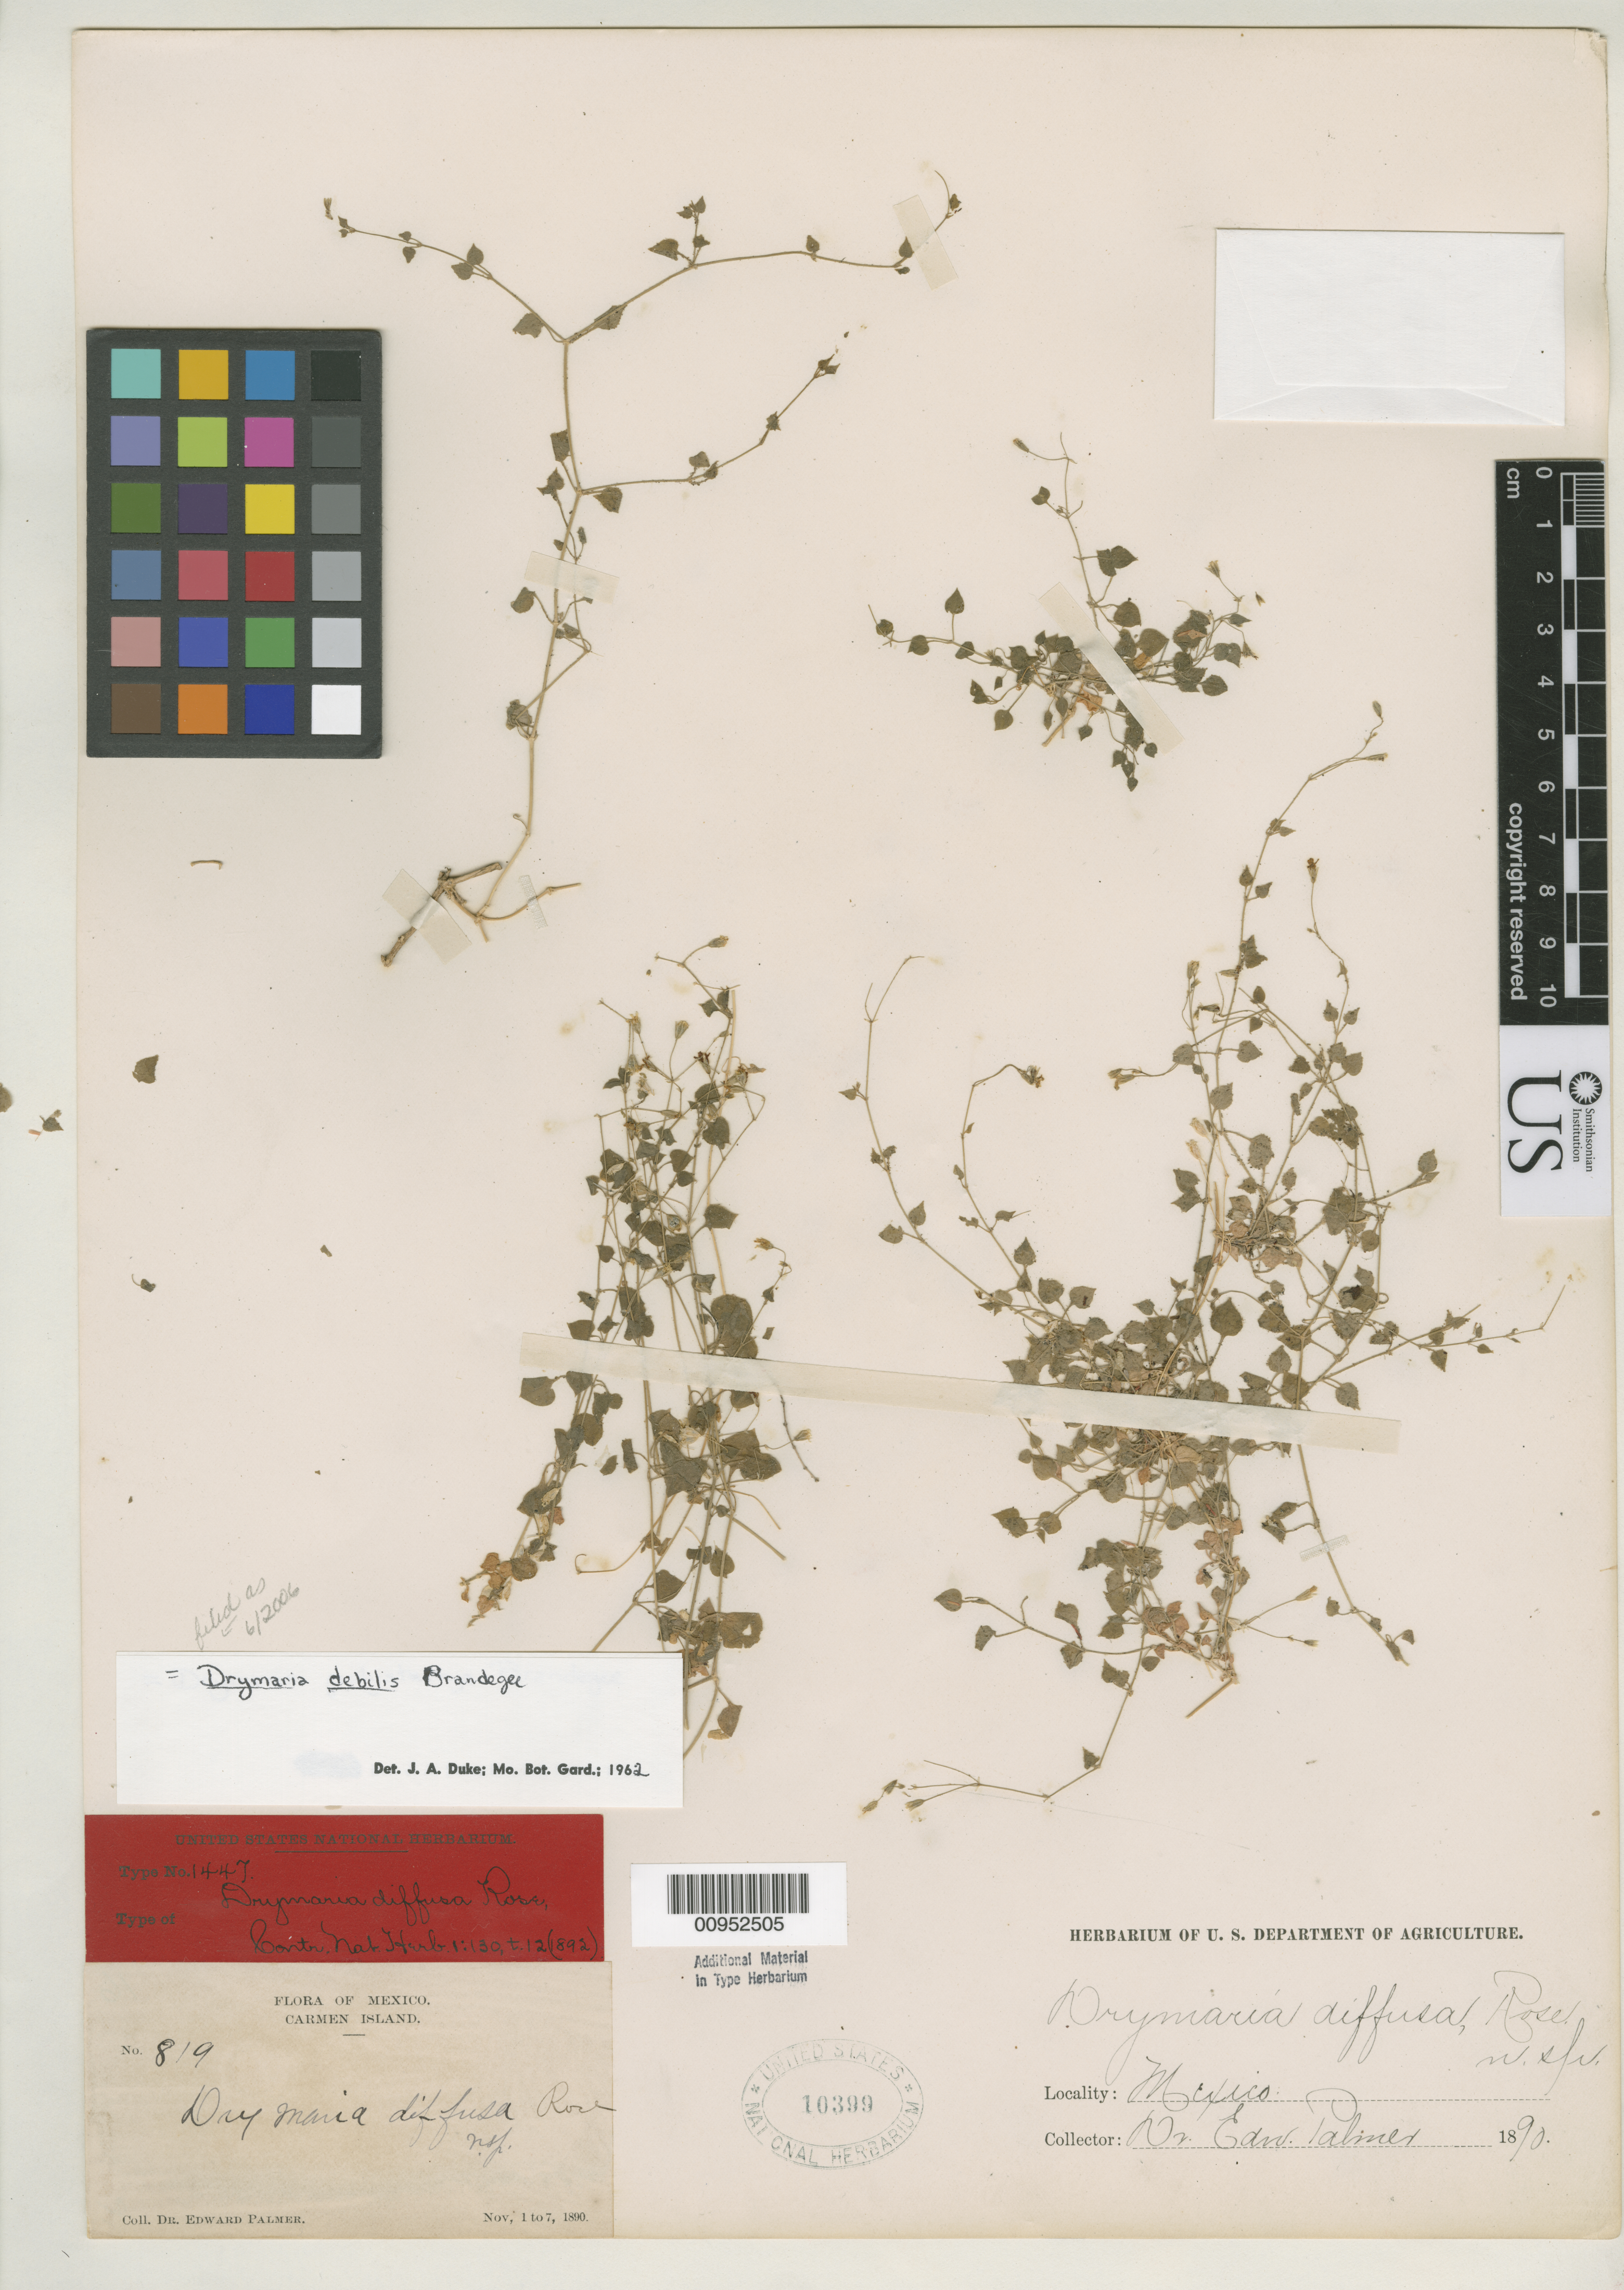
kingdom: Plantae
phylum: Tracheophyta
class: Magnoliopsida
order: Caryophyllales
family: Caryophyllaceae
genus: Drymaria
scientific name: Drymaria diffusa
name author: Rose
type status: Lectotype; Isosyntype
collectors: E. Palmer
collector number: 819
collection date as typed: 01 Nov 1890 to 07 Nov 1890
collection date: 1890-11-01/1890-11-07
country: Mexico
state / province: Baja California Sur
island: Carmen Island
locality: Carmen Island.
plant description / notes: Duke (1961) does not indicate by annotation or citation which of two sheets (USNH 10398, 10399) originally in US herbarium is the "holotype".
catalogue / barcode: US 10399